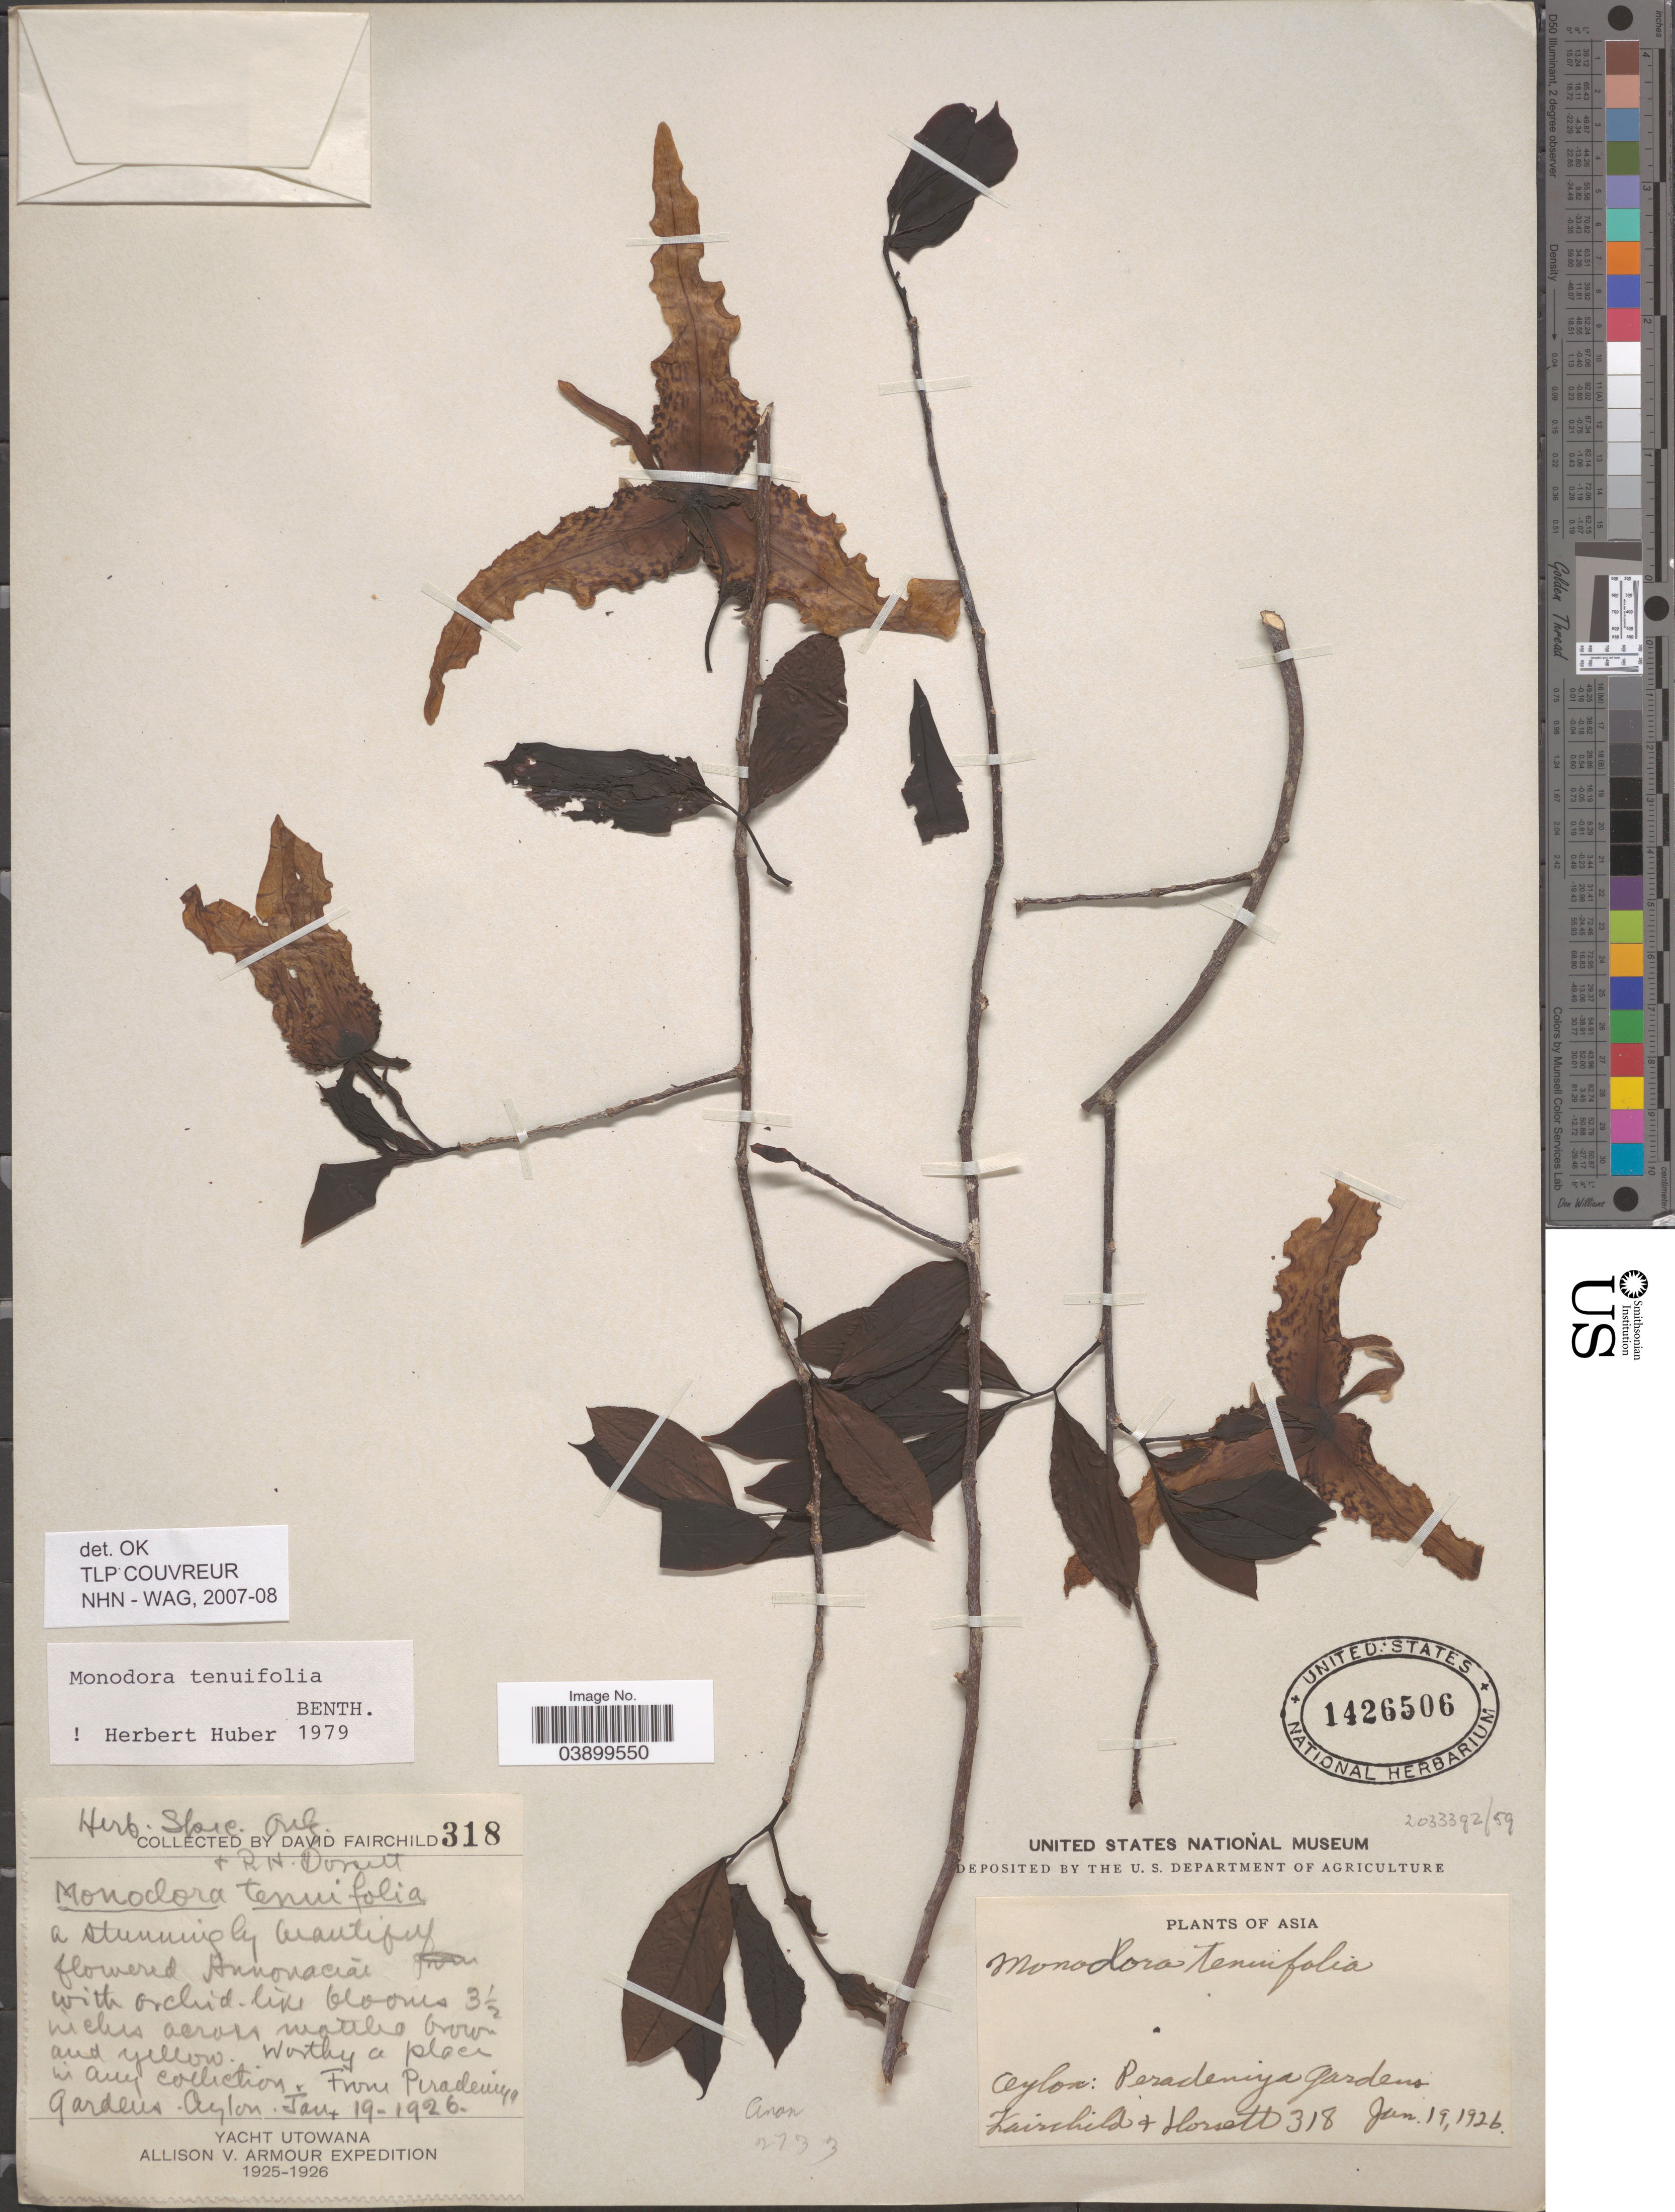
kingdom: Plantae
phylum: Tracheophyta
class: Magnoliopsida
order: Magnoliales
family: Annonaceae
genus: Monodora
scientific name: Monodora tenuifolia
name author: Benth.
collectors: D. Fairchild & -. Horsett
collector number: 318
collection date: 1926-01-19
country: Sri Lanka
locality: Ceylon. Peradeniya Gardens.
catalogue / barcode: US 1426506